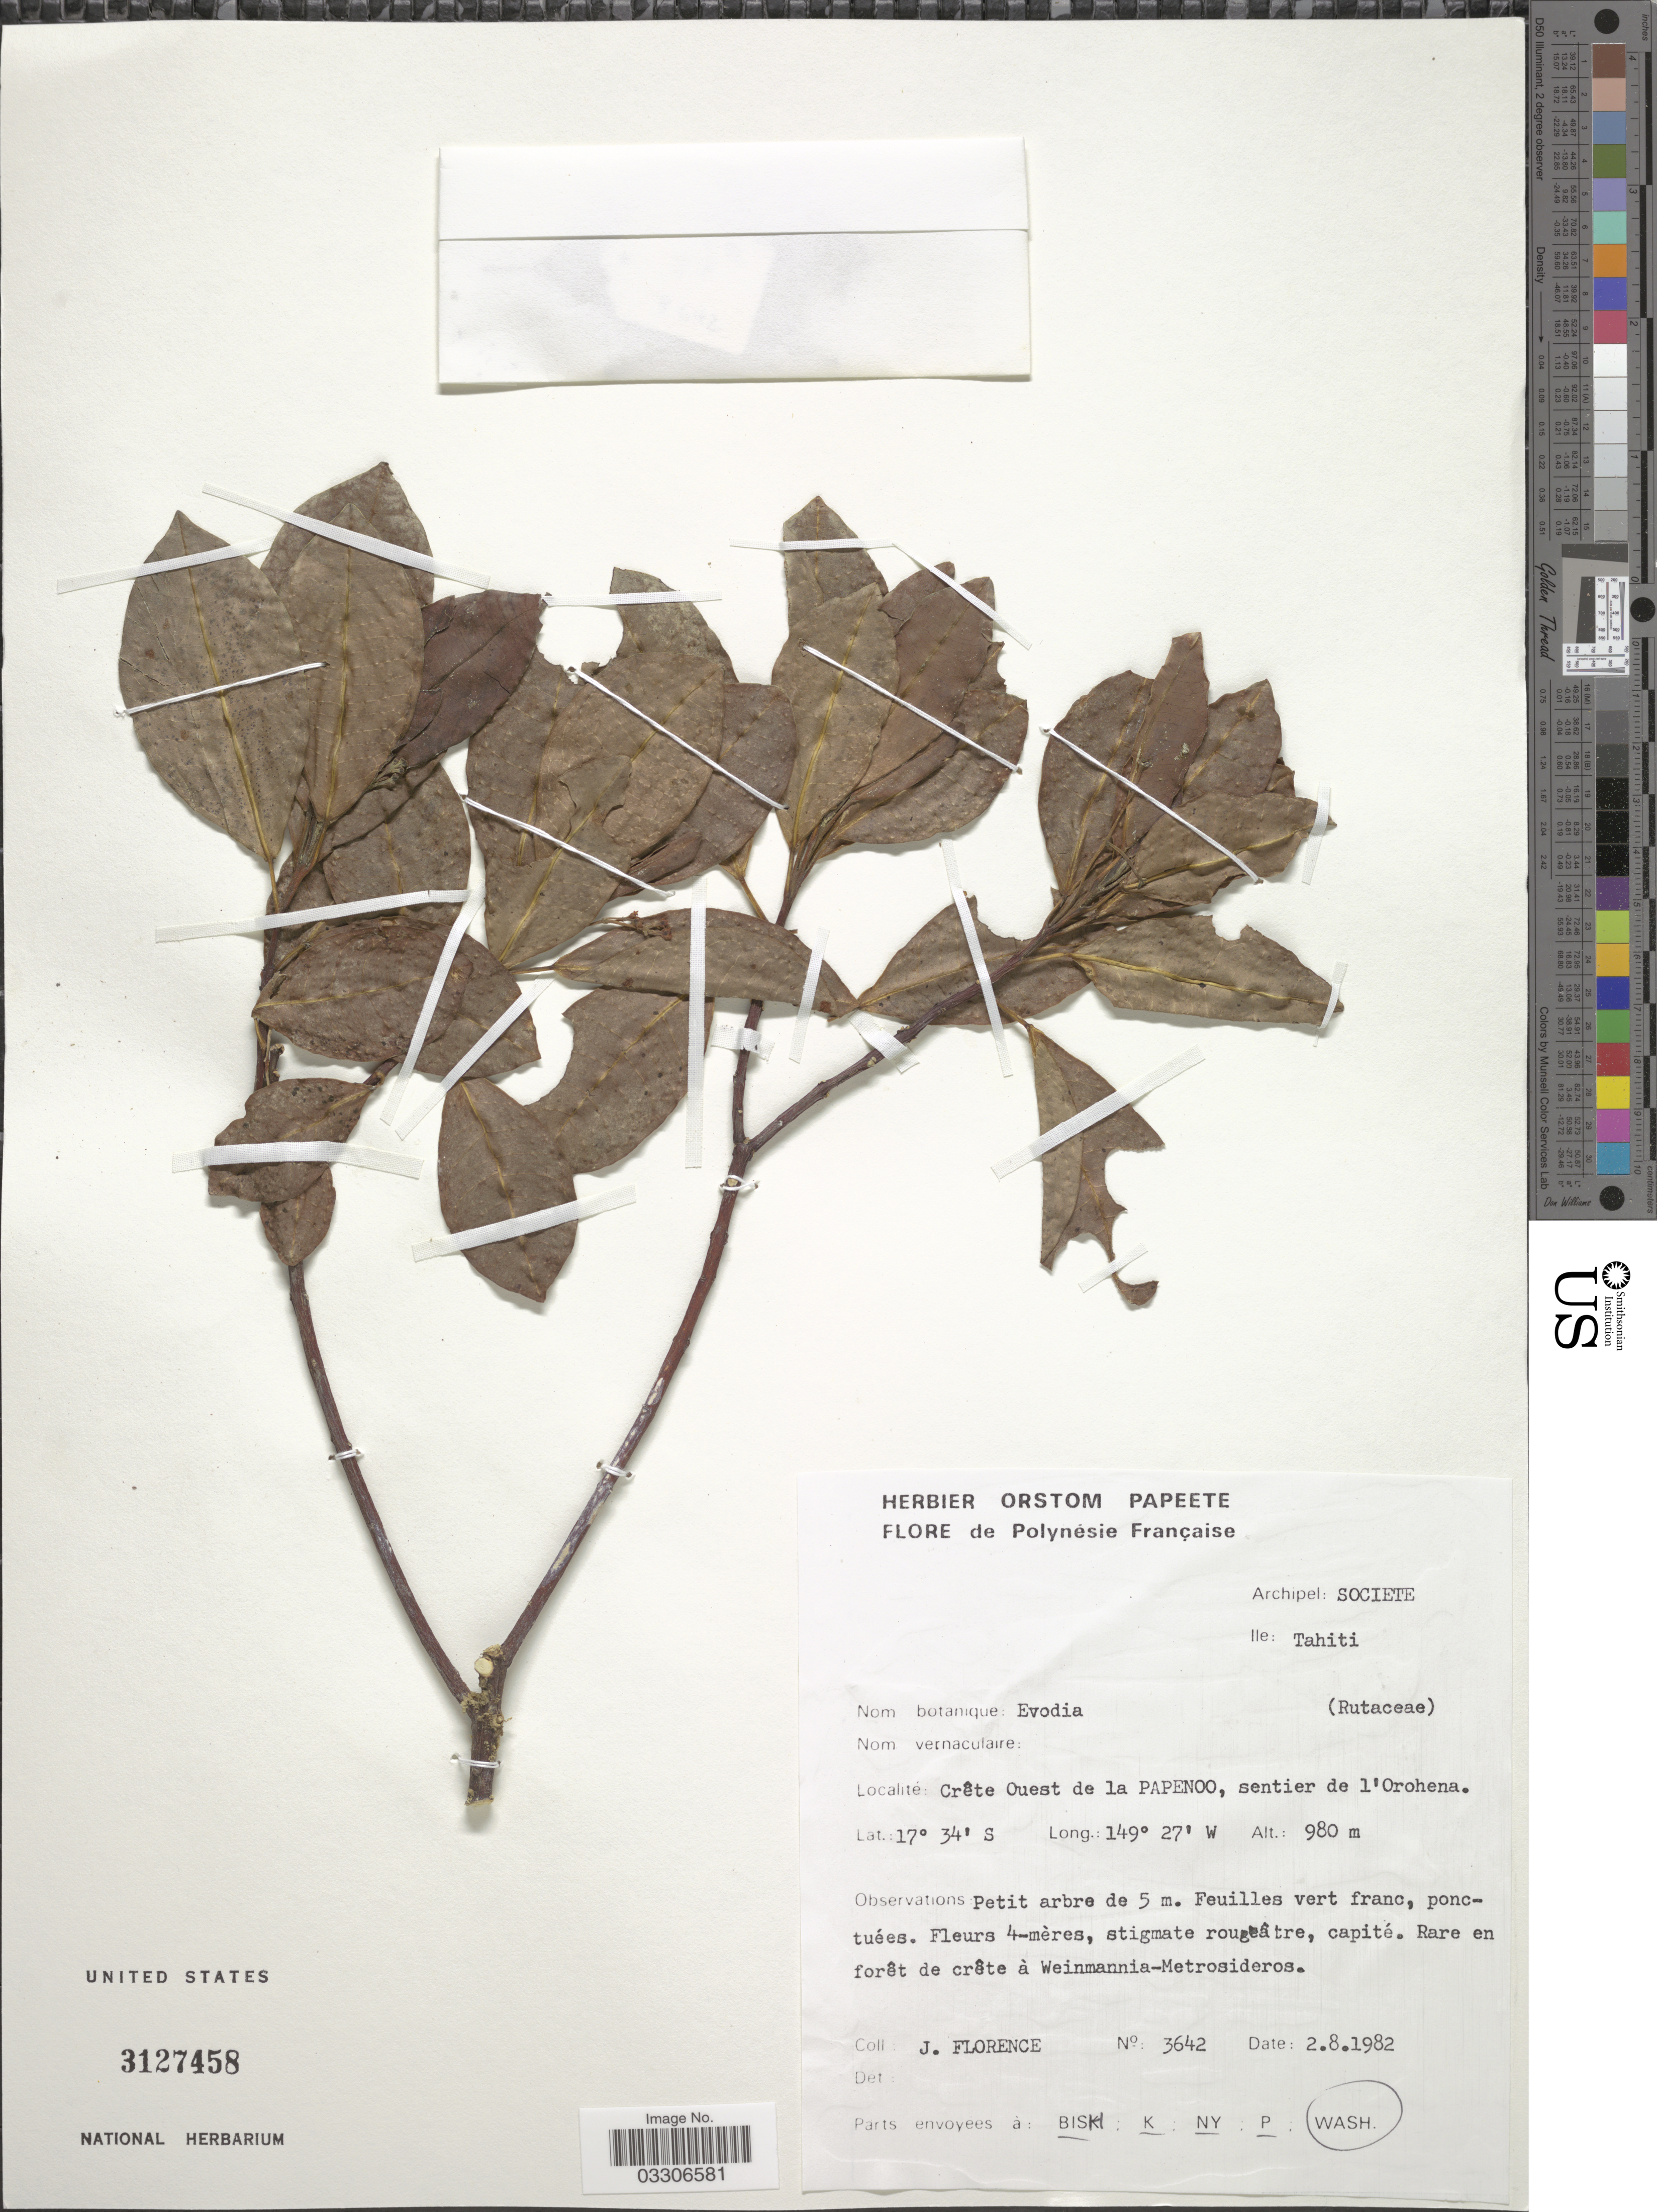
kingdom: Plantae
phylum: Tracheophyta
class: Magnoliopsida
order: Sapindales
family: Rutaceae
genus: Melicope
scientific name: Melicope sp.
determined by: Strong, Mark T., (BOT), Smithsonian Institution - National Museum of Natural History (UNITED STATES)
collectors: J. Florence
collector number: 3642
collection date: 1982-08-02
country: French Polynesia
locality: Archipel: Societe. Ille: Tahiti. Crête Ouest de la Papenoo, sentier de l'Orohena.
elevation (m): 980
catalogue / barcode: US 3127458